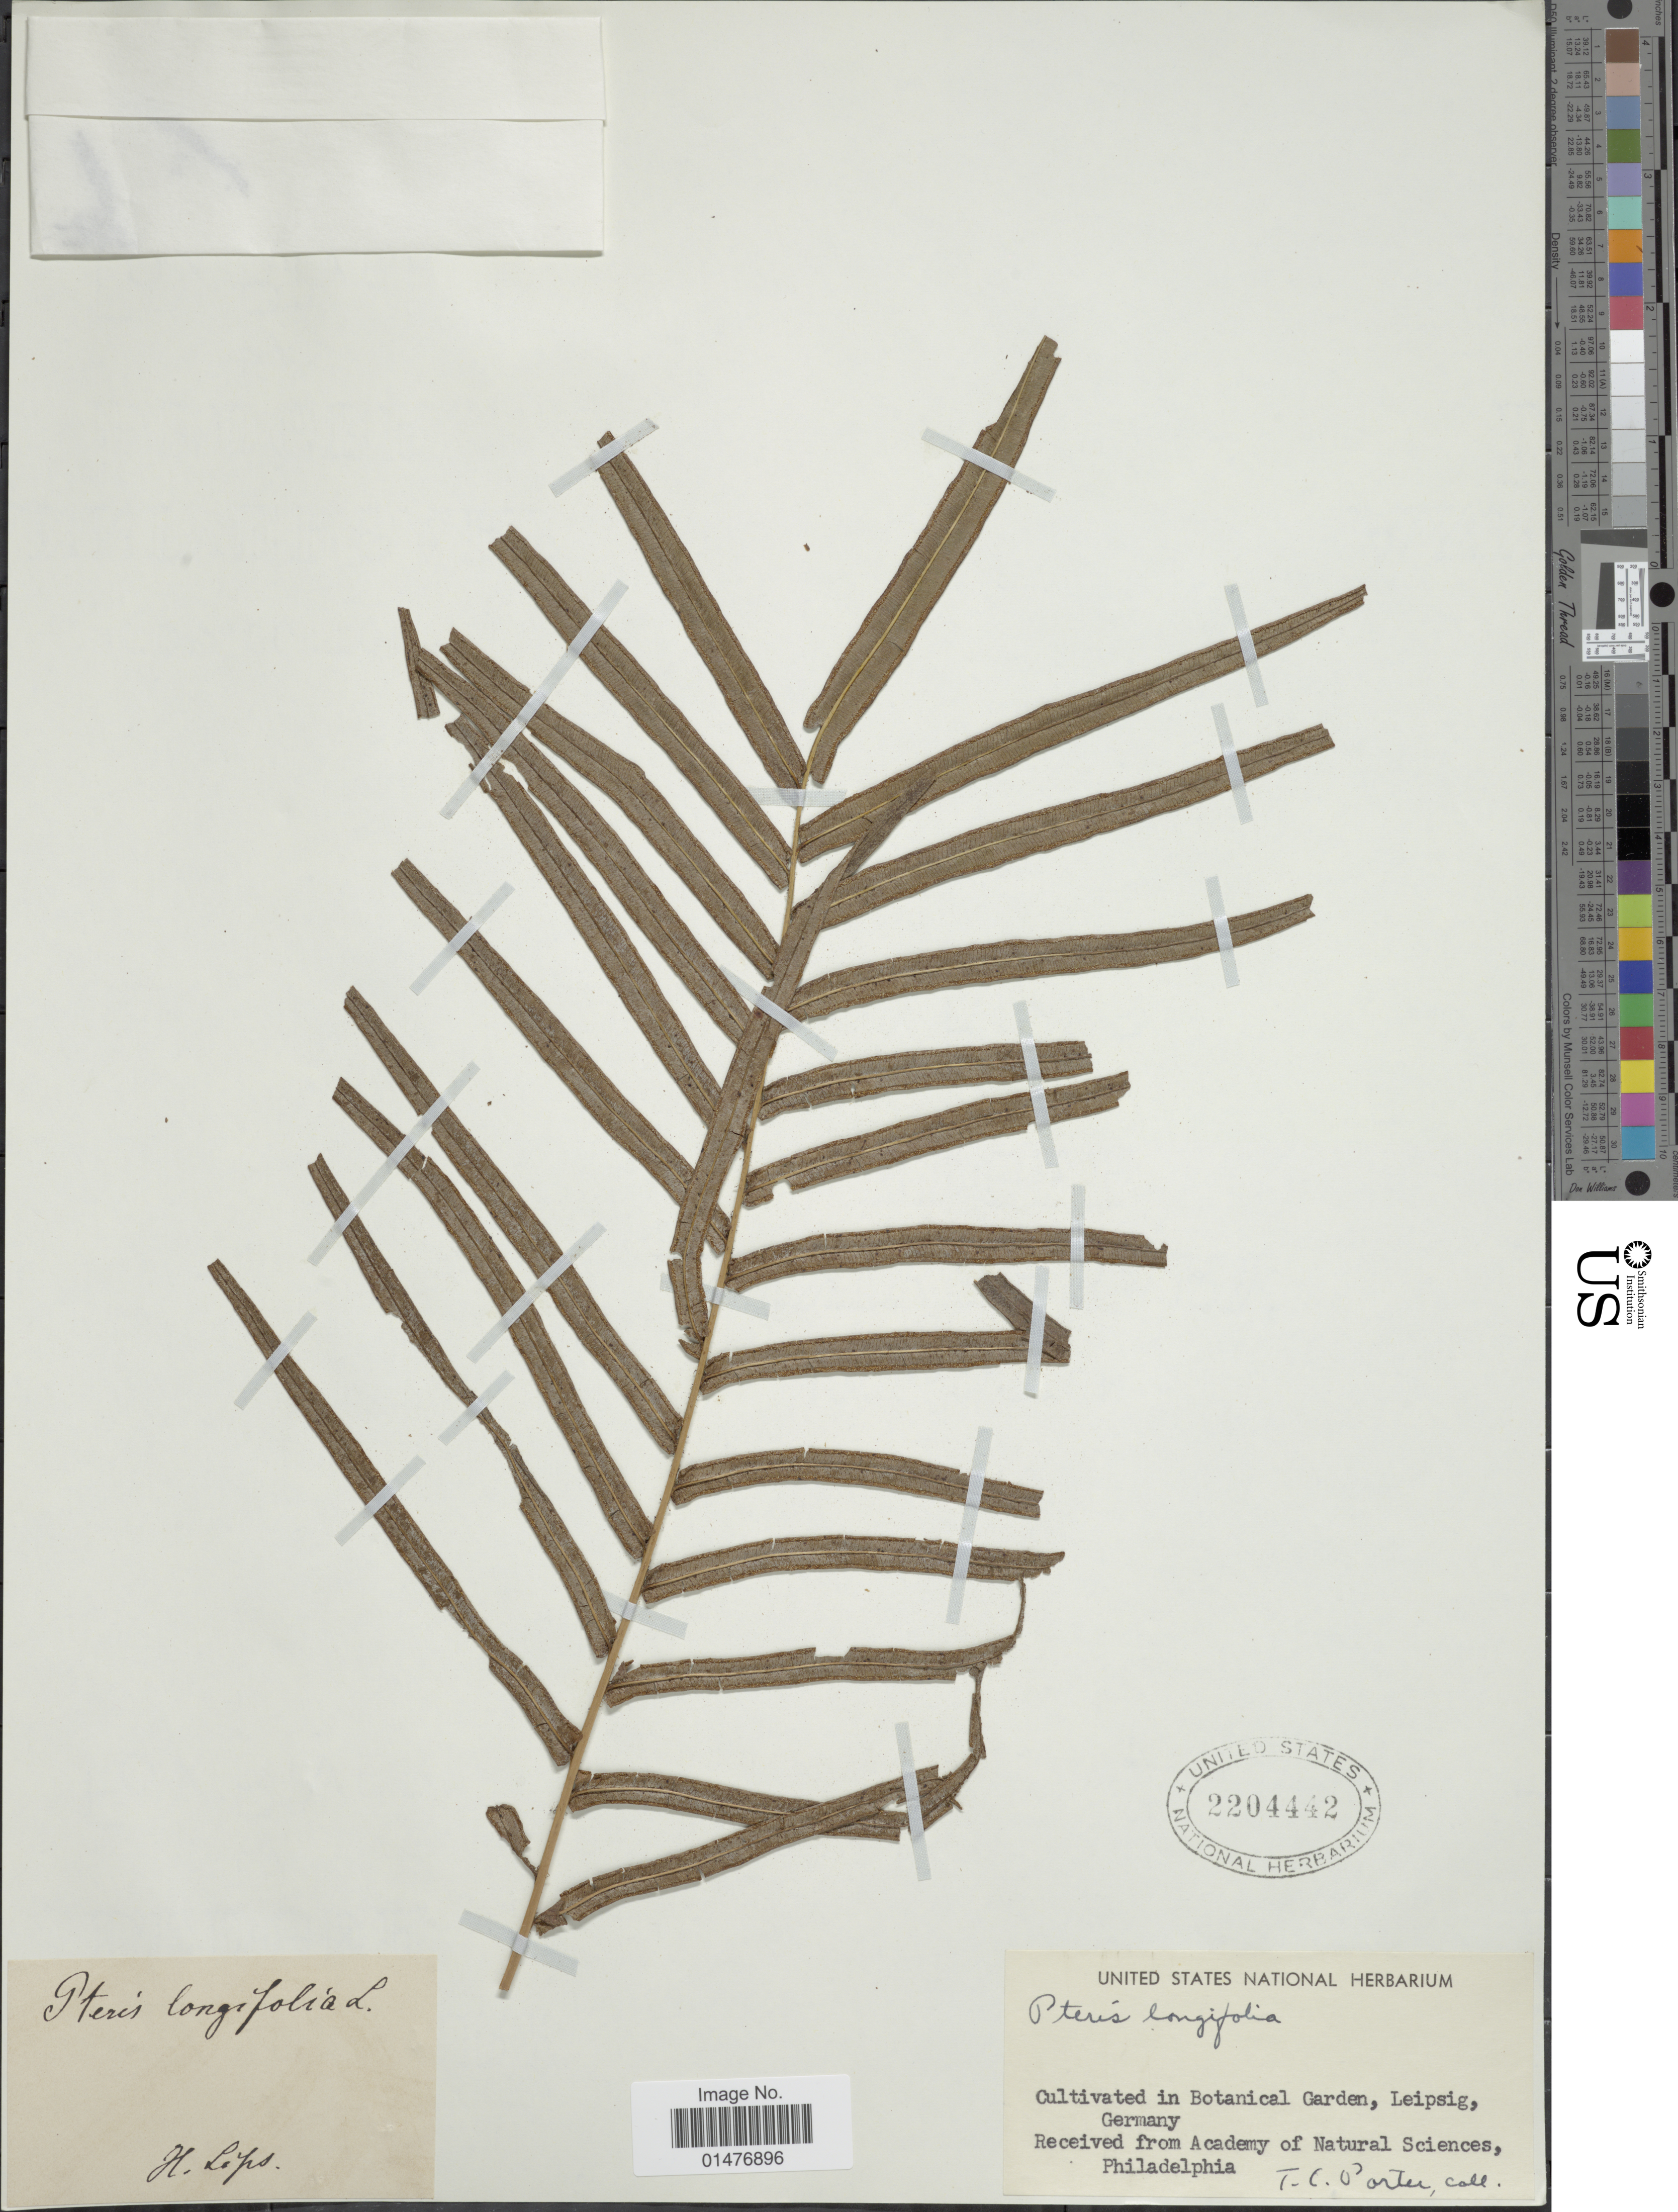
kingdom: Plantae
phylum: Tracheophyta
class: Polypodiopsida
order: Polypodiales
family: Pteridaceae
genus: Pteris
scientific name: Pteris longifolia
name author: L.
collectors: T. C. Porter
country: Germany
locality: In Botanical Garden, Leipsig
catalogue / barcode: US 2204442